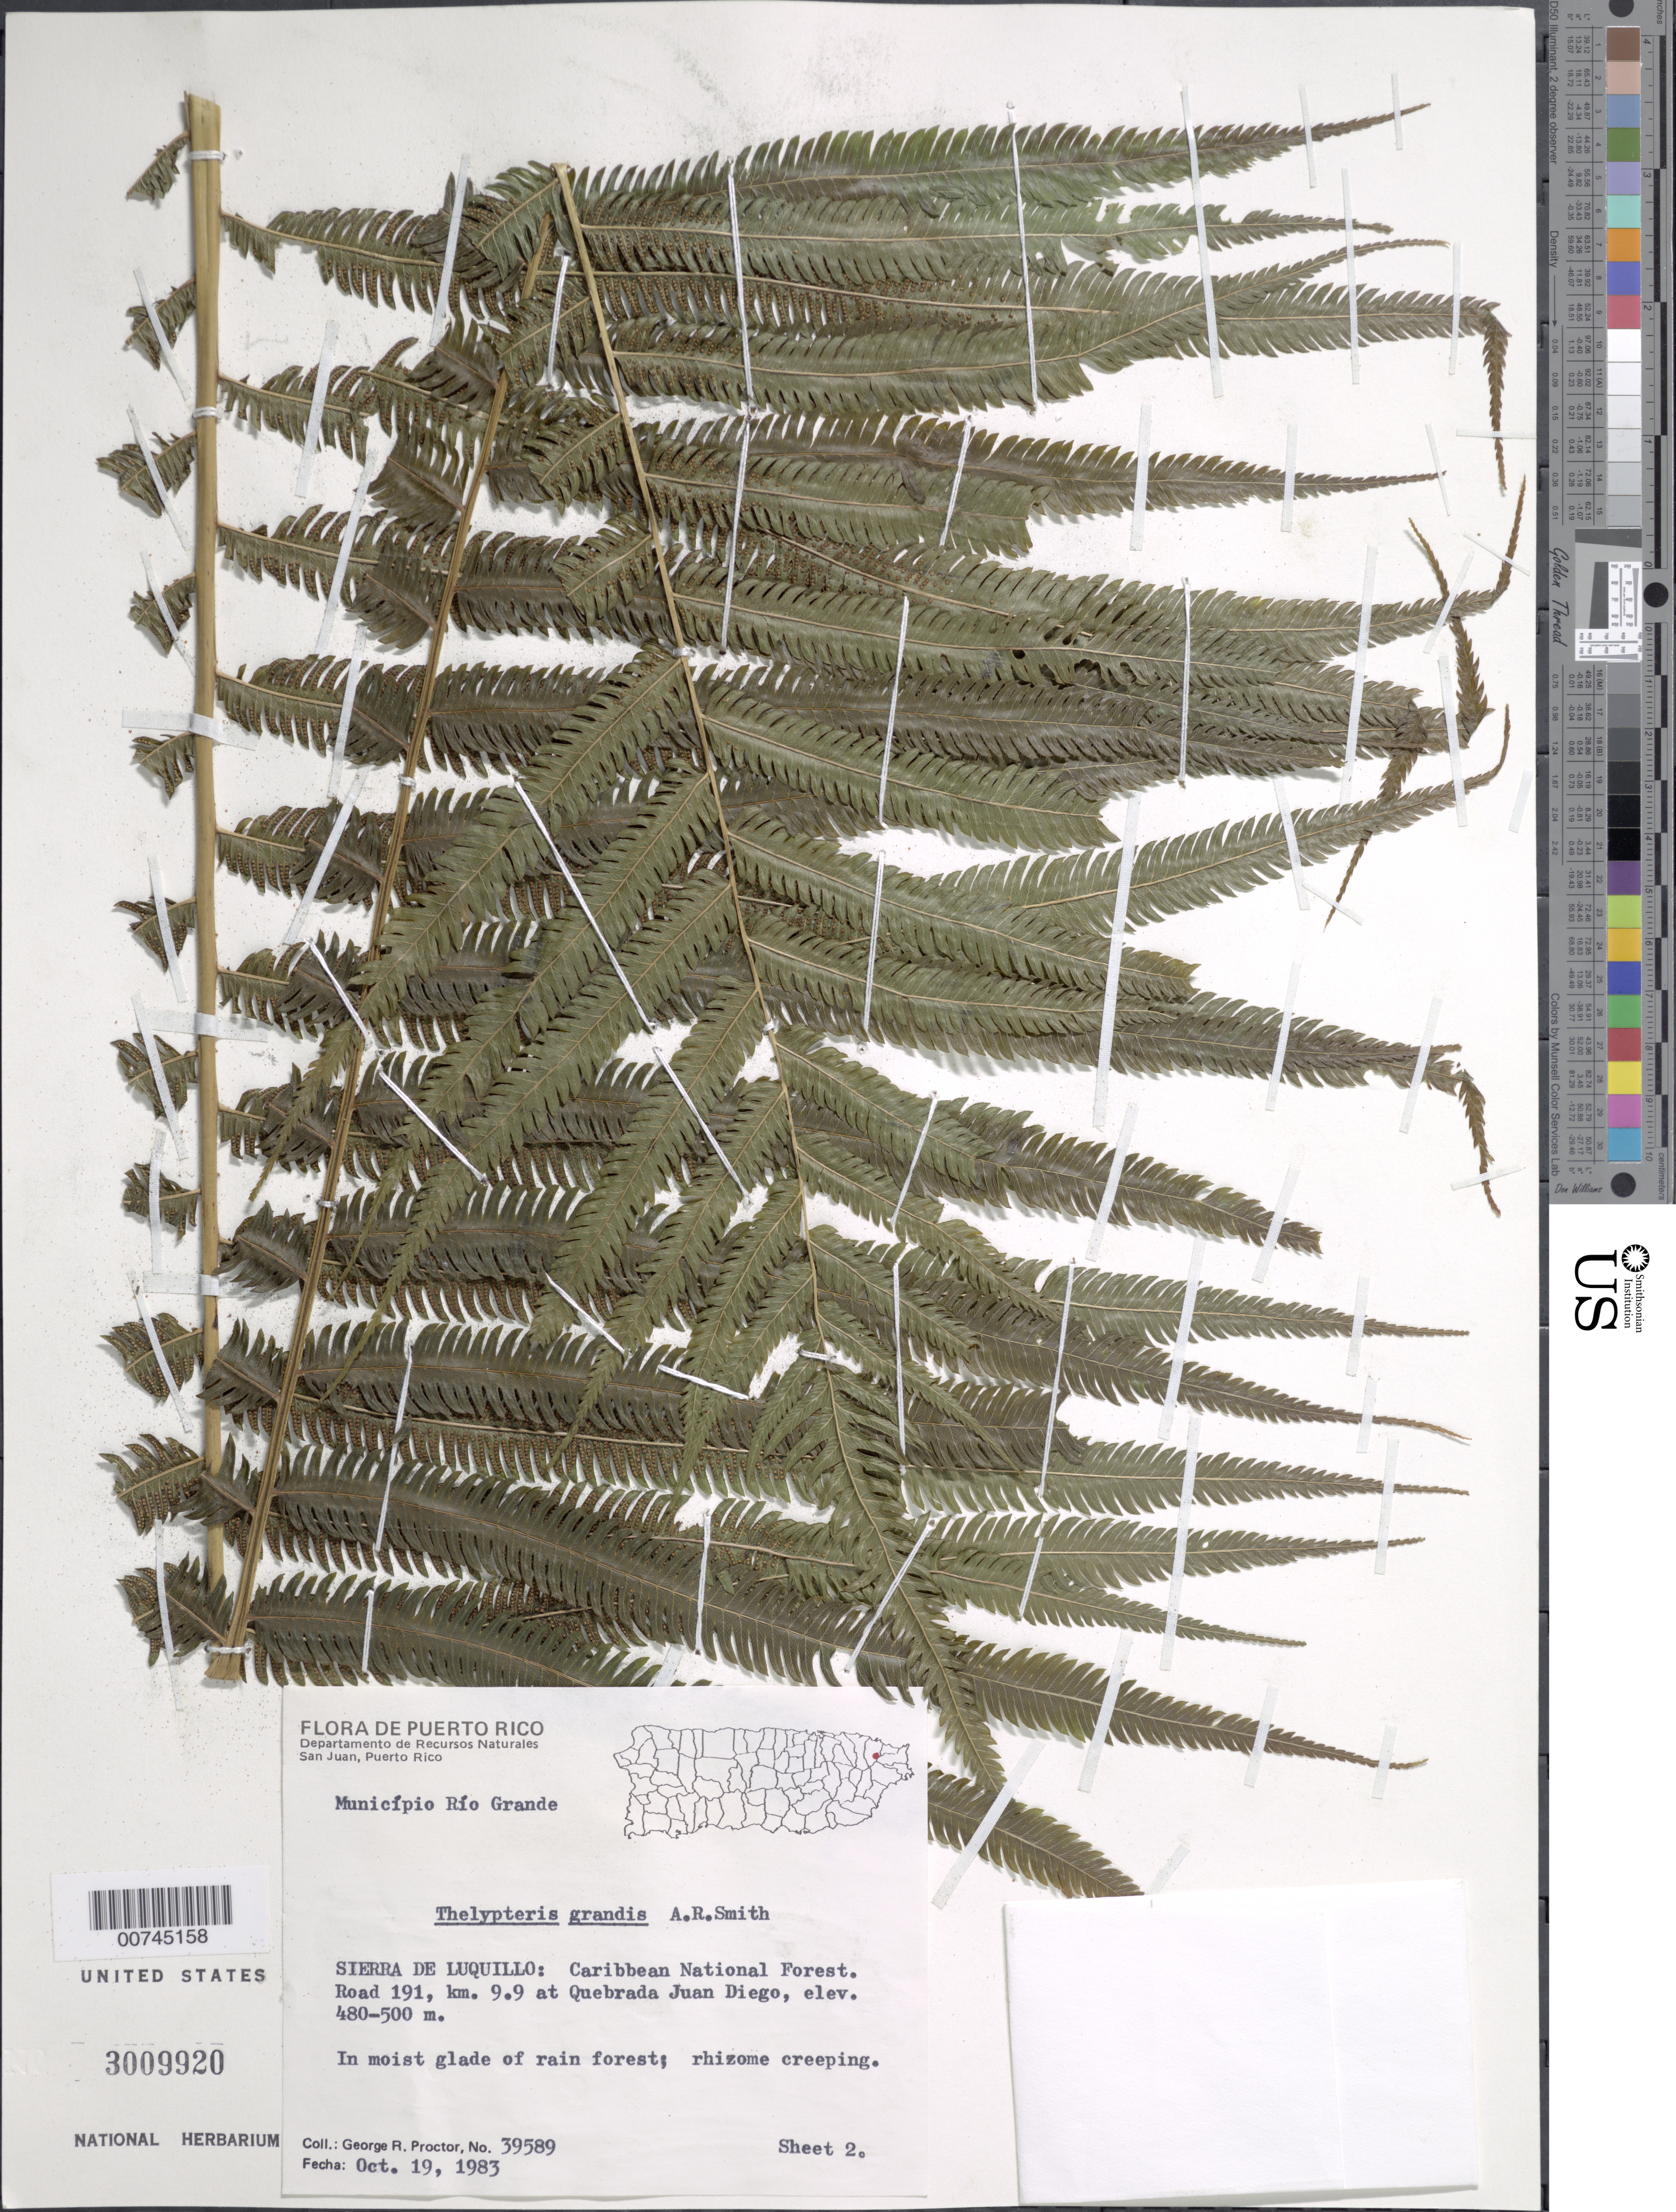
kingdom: Plantae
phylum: Tracheophyta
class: Polypodiopsida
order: Polypodiales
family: Thelypteridaceae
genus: Cyclosorus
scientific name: Cyclosorus grandis (A.R. Sm.) comb. nov., ined 2015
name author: (A.R. Sm.)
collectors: G. R. Proctor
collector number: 39589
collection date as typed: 19 Oct 1983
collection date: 1983-10-19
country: Puerto Rico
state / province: Río Grande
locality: Sierra de Luquillo: Caribbean National Forest. Road 191, km 9.9 at Quebrada Juan Diego. Municipio Río Grande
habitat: In moist glade of rain forest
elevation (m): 480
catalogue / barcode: US 3009920